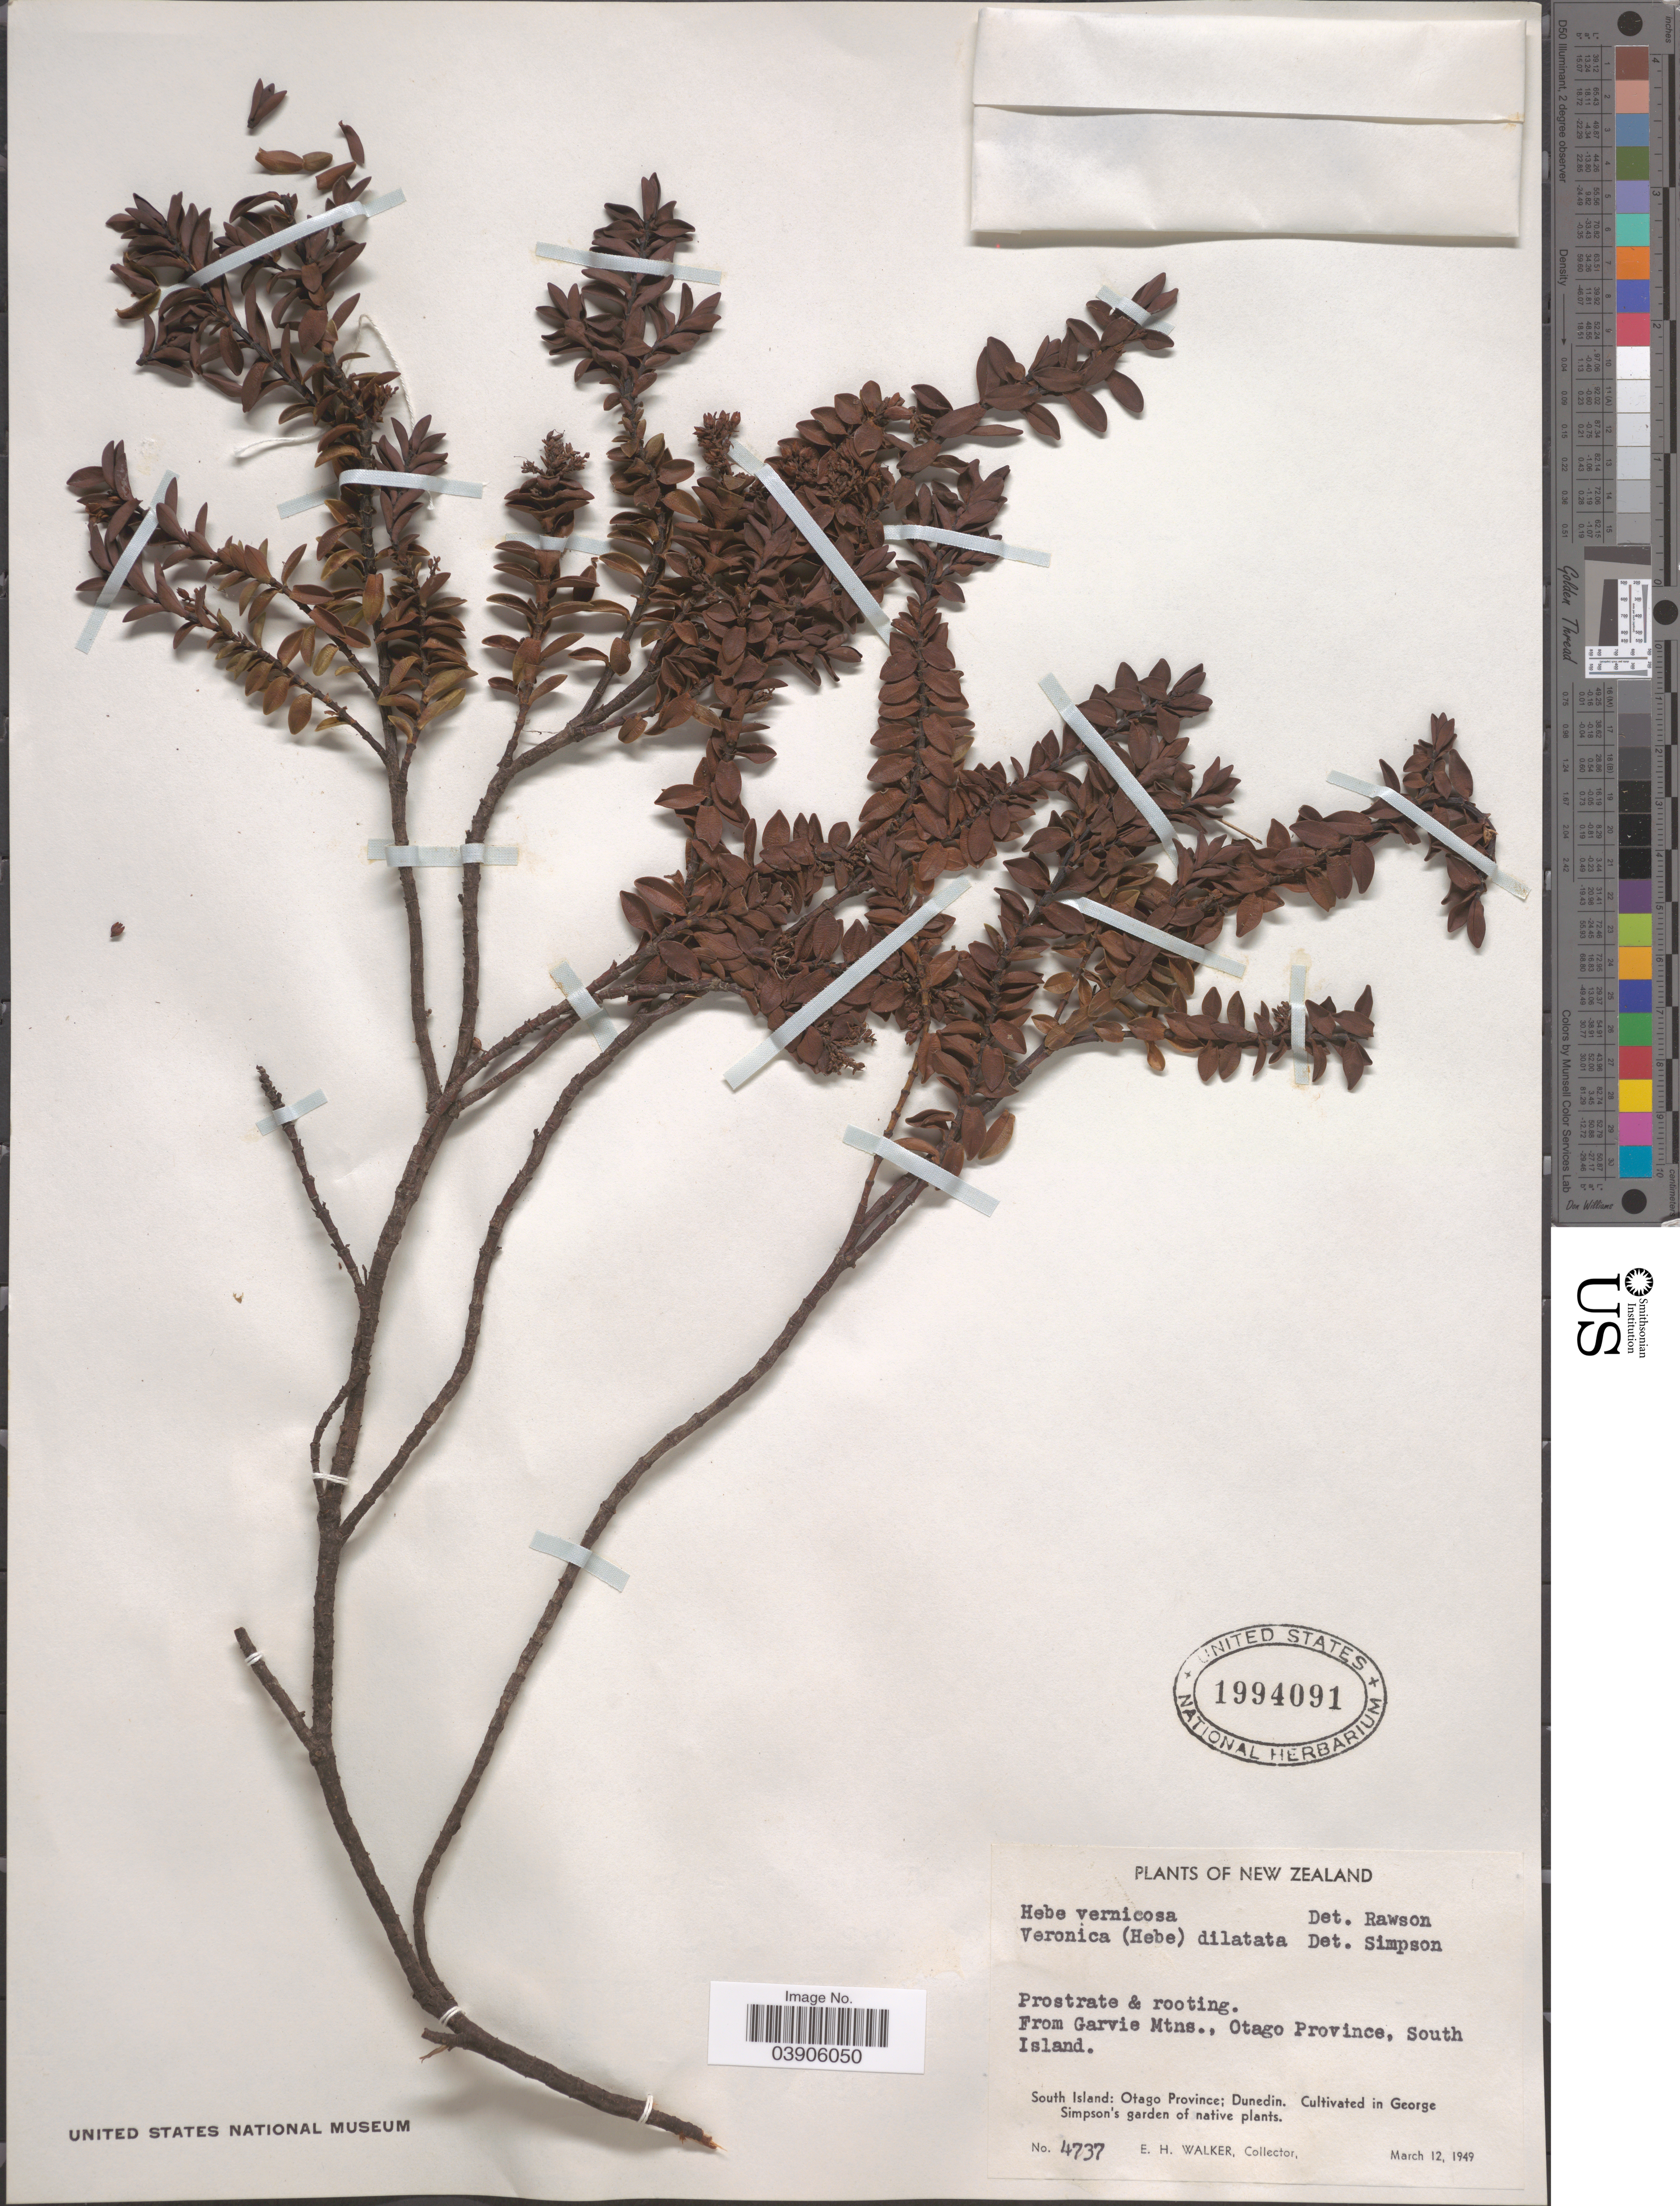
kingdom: Plantae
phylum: Tracheophyta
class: Magnoliopsida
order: Lamiales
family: Plantaginaceae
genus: Hebe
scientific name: Hebe vernicosa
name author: (Hook. f.) Cockayne & Allan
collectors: E. H. Walker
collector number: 4737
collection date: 1949-03-12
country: New Zealand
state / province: Otago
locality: South Island: Dunedin. Cultivated in George Simpson's garden.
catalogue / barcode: US 1994091